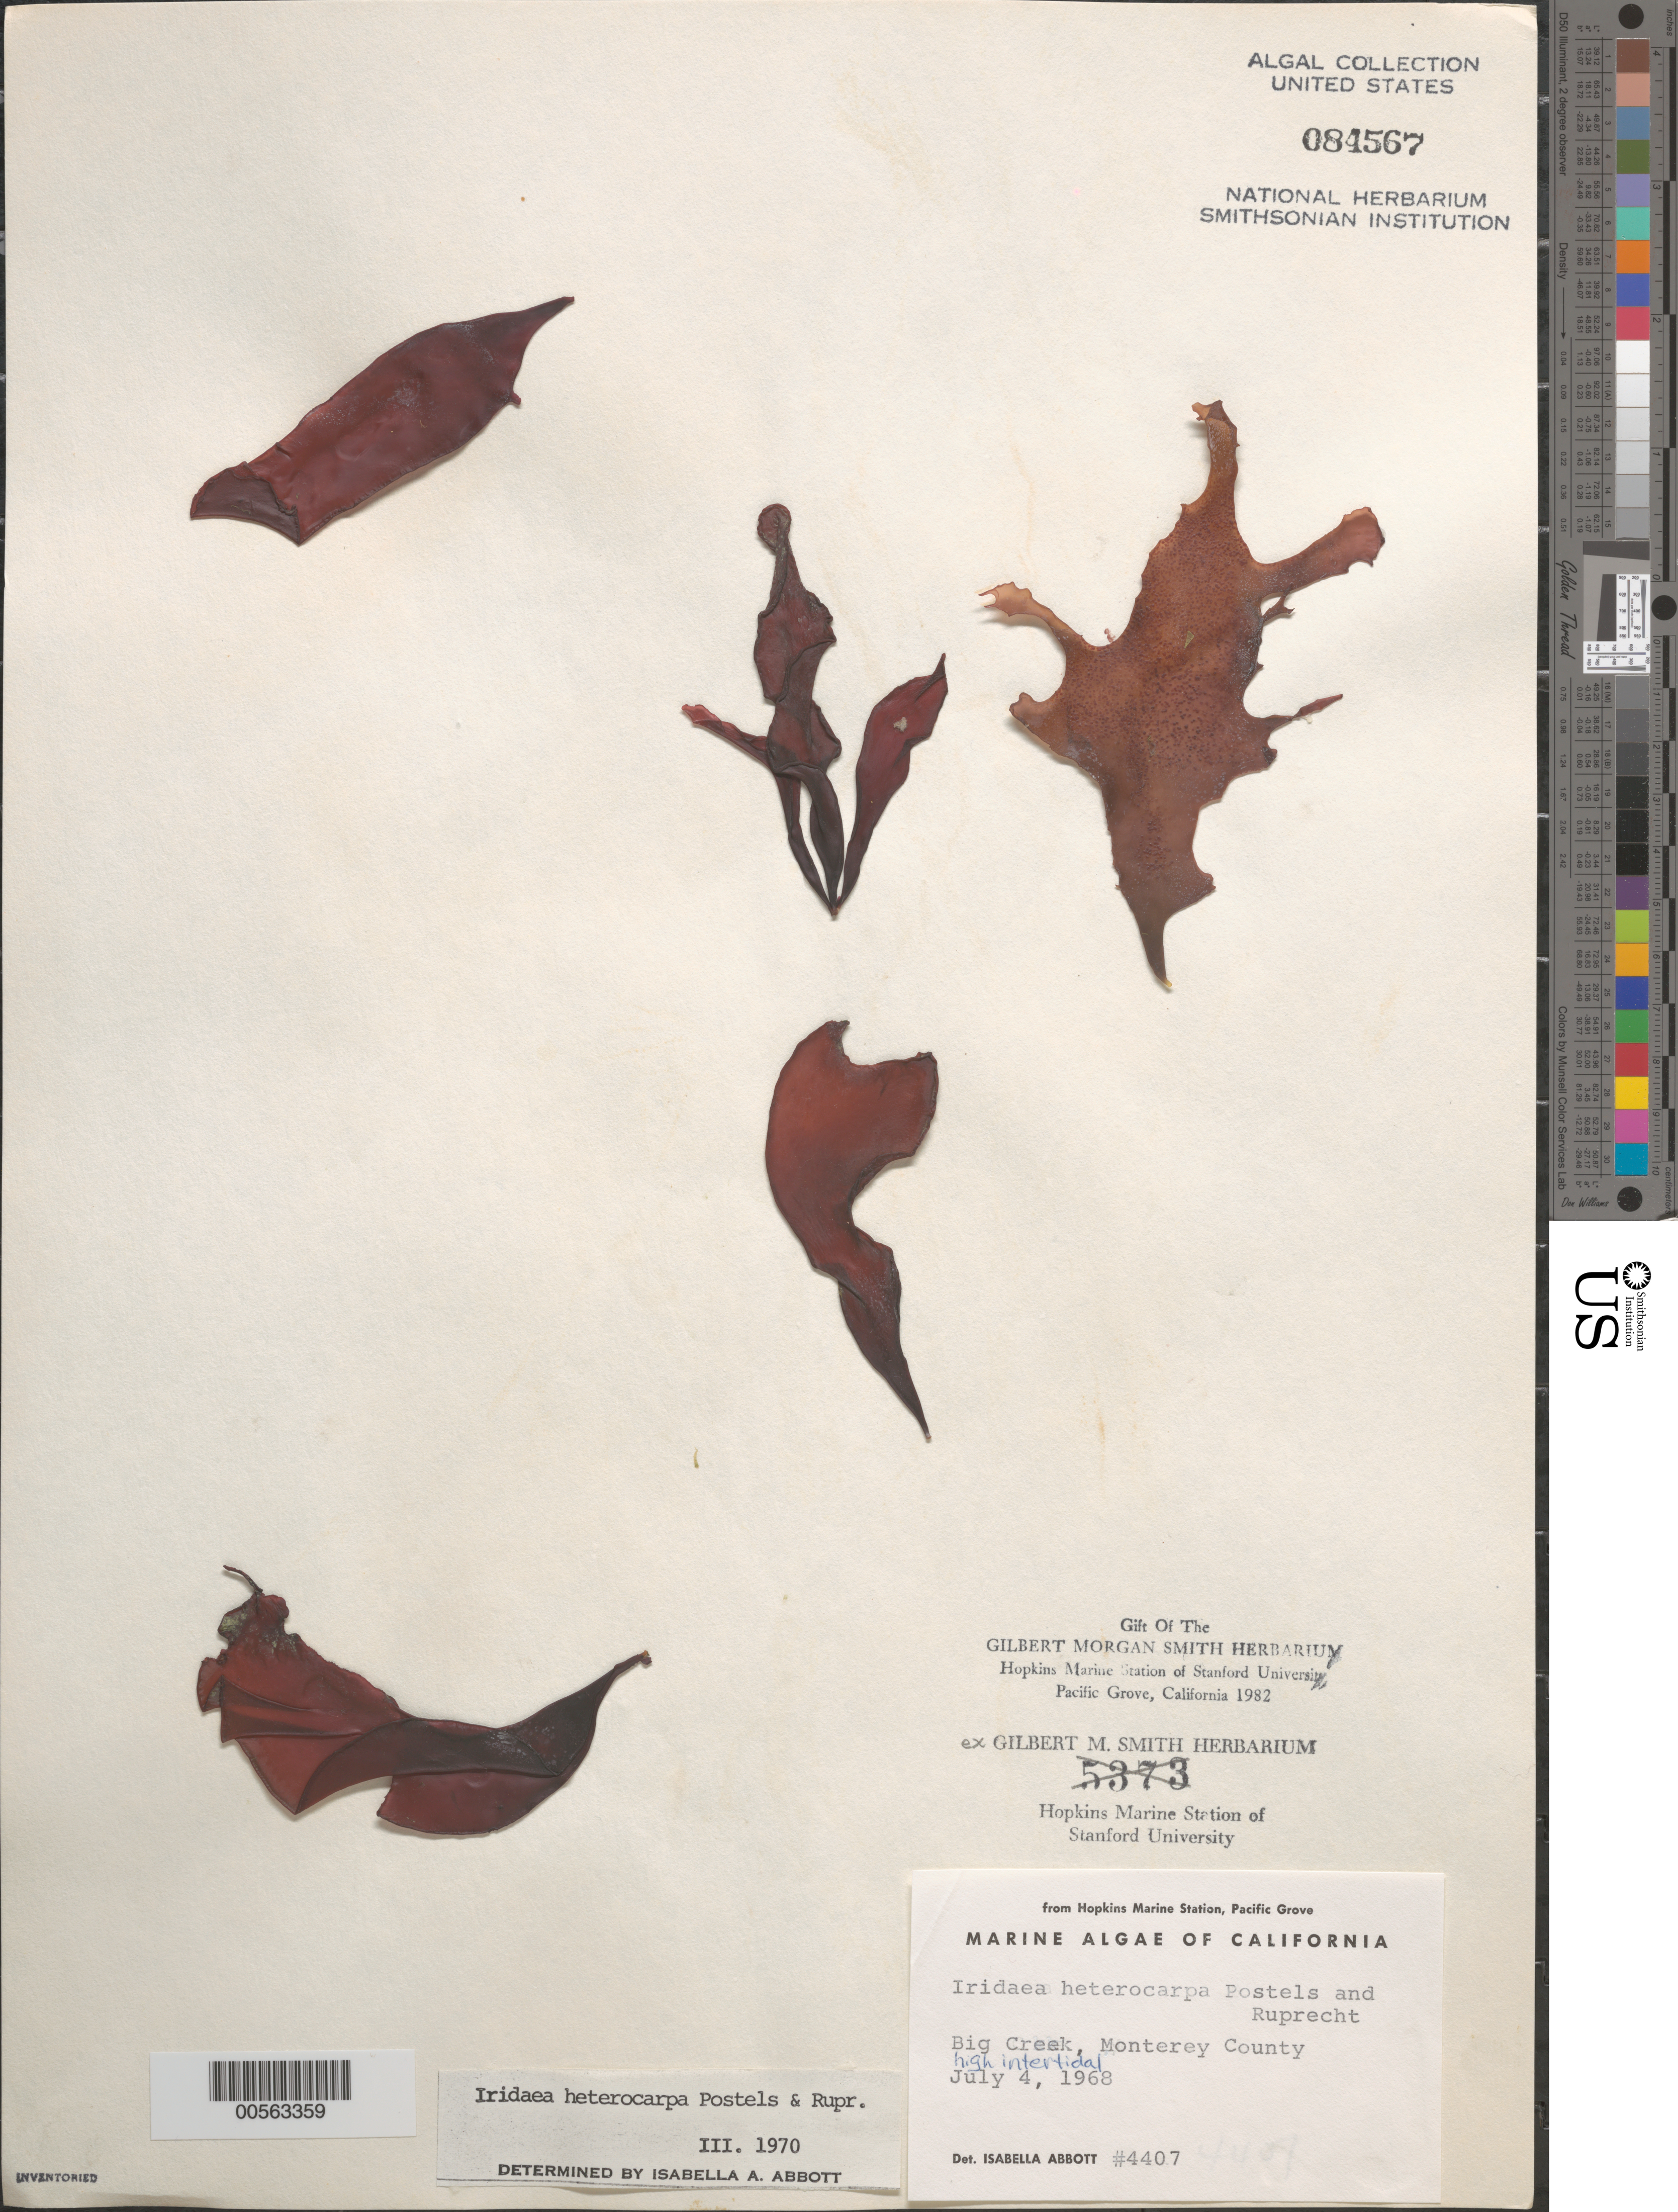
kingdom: Plantae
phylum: Rhodophyta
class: Florideophyceae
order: Gigartinales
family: Gigartinaceae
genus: Chondrus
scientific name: Chondrus crispus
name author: Stackh.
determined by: Algae name updating Project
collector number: IAA 4407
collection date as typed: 04 Jul 1968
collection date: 1968-07-04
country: United States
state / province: California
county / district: Monterey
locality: Big Creek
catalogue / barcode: US 84567